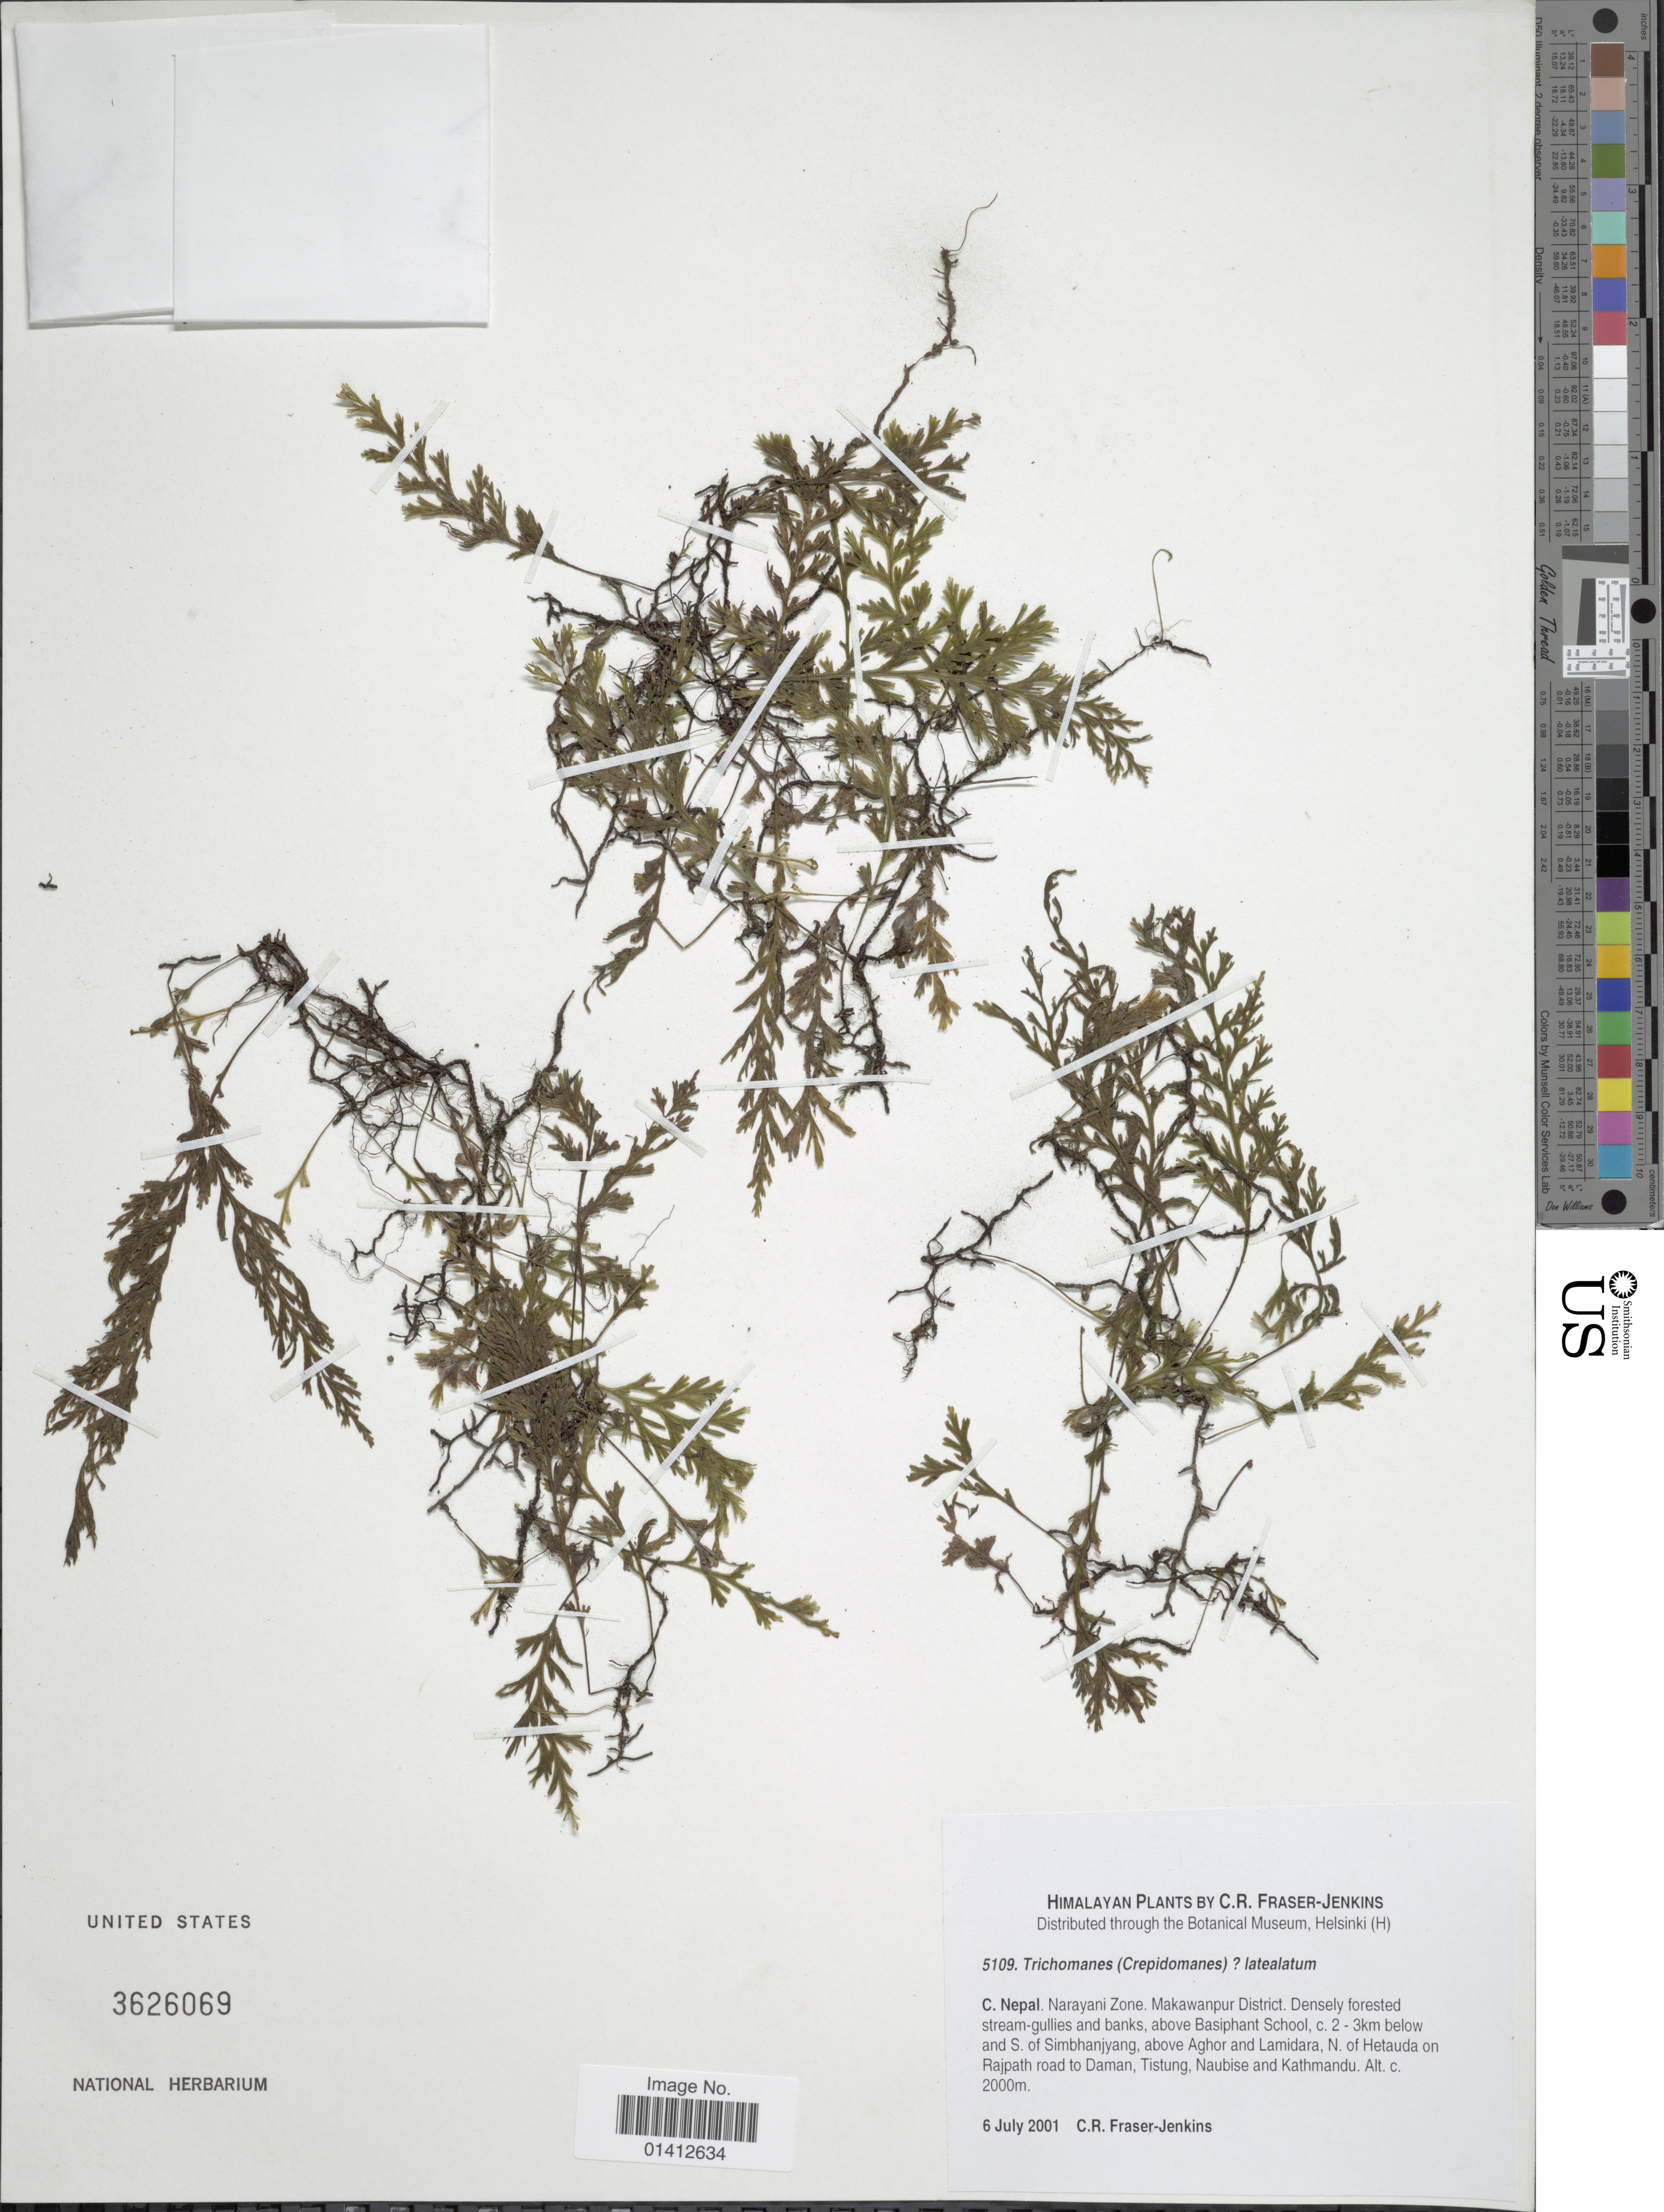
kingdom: Plantae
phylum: Tracheophyta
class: Polypodiopsida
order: Hymenophyllales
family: Hymenophyllaceae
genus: Crepidomanes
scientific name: Crepidomanes latealatum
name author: (Bosch) Copel.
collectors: C. R. Fraser-Jenkins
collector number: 5109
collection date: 2001-07-06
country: Nepal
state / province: Narayani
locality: C. Nepal, Narayani Zone. Makawanpur District. above Basiphant School, c 2-3km below and S. of Simbhanyang, above Aghor and Lamirada, N of Hetauda on Rajpath road to Daman, Titsung, Naubise and Kathmandu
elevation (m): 2000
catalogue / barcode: US 3626069